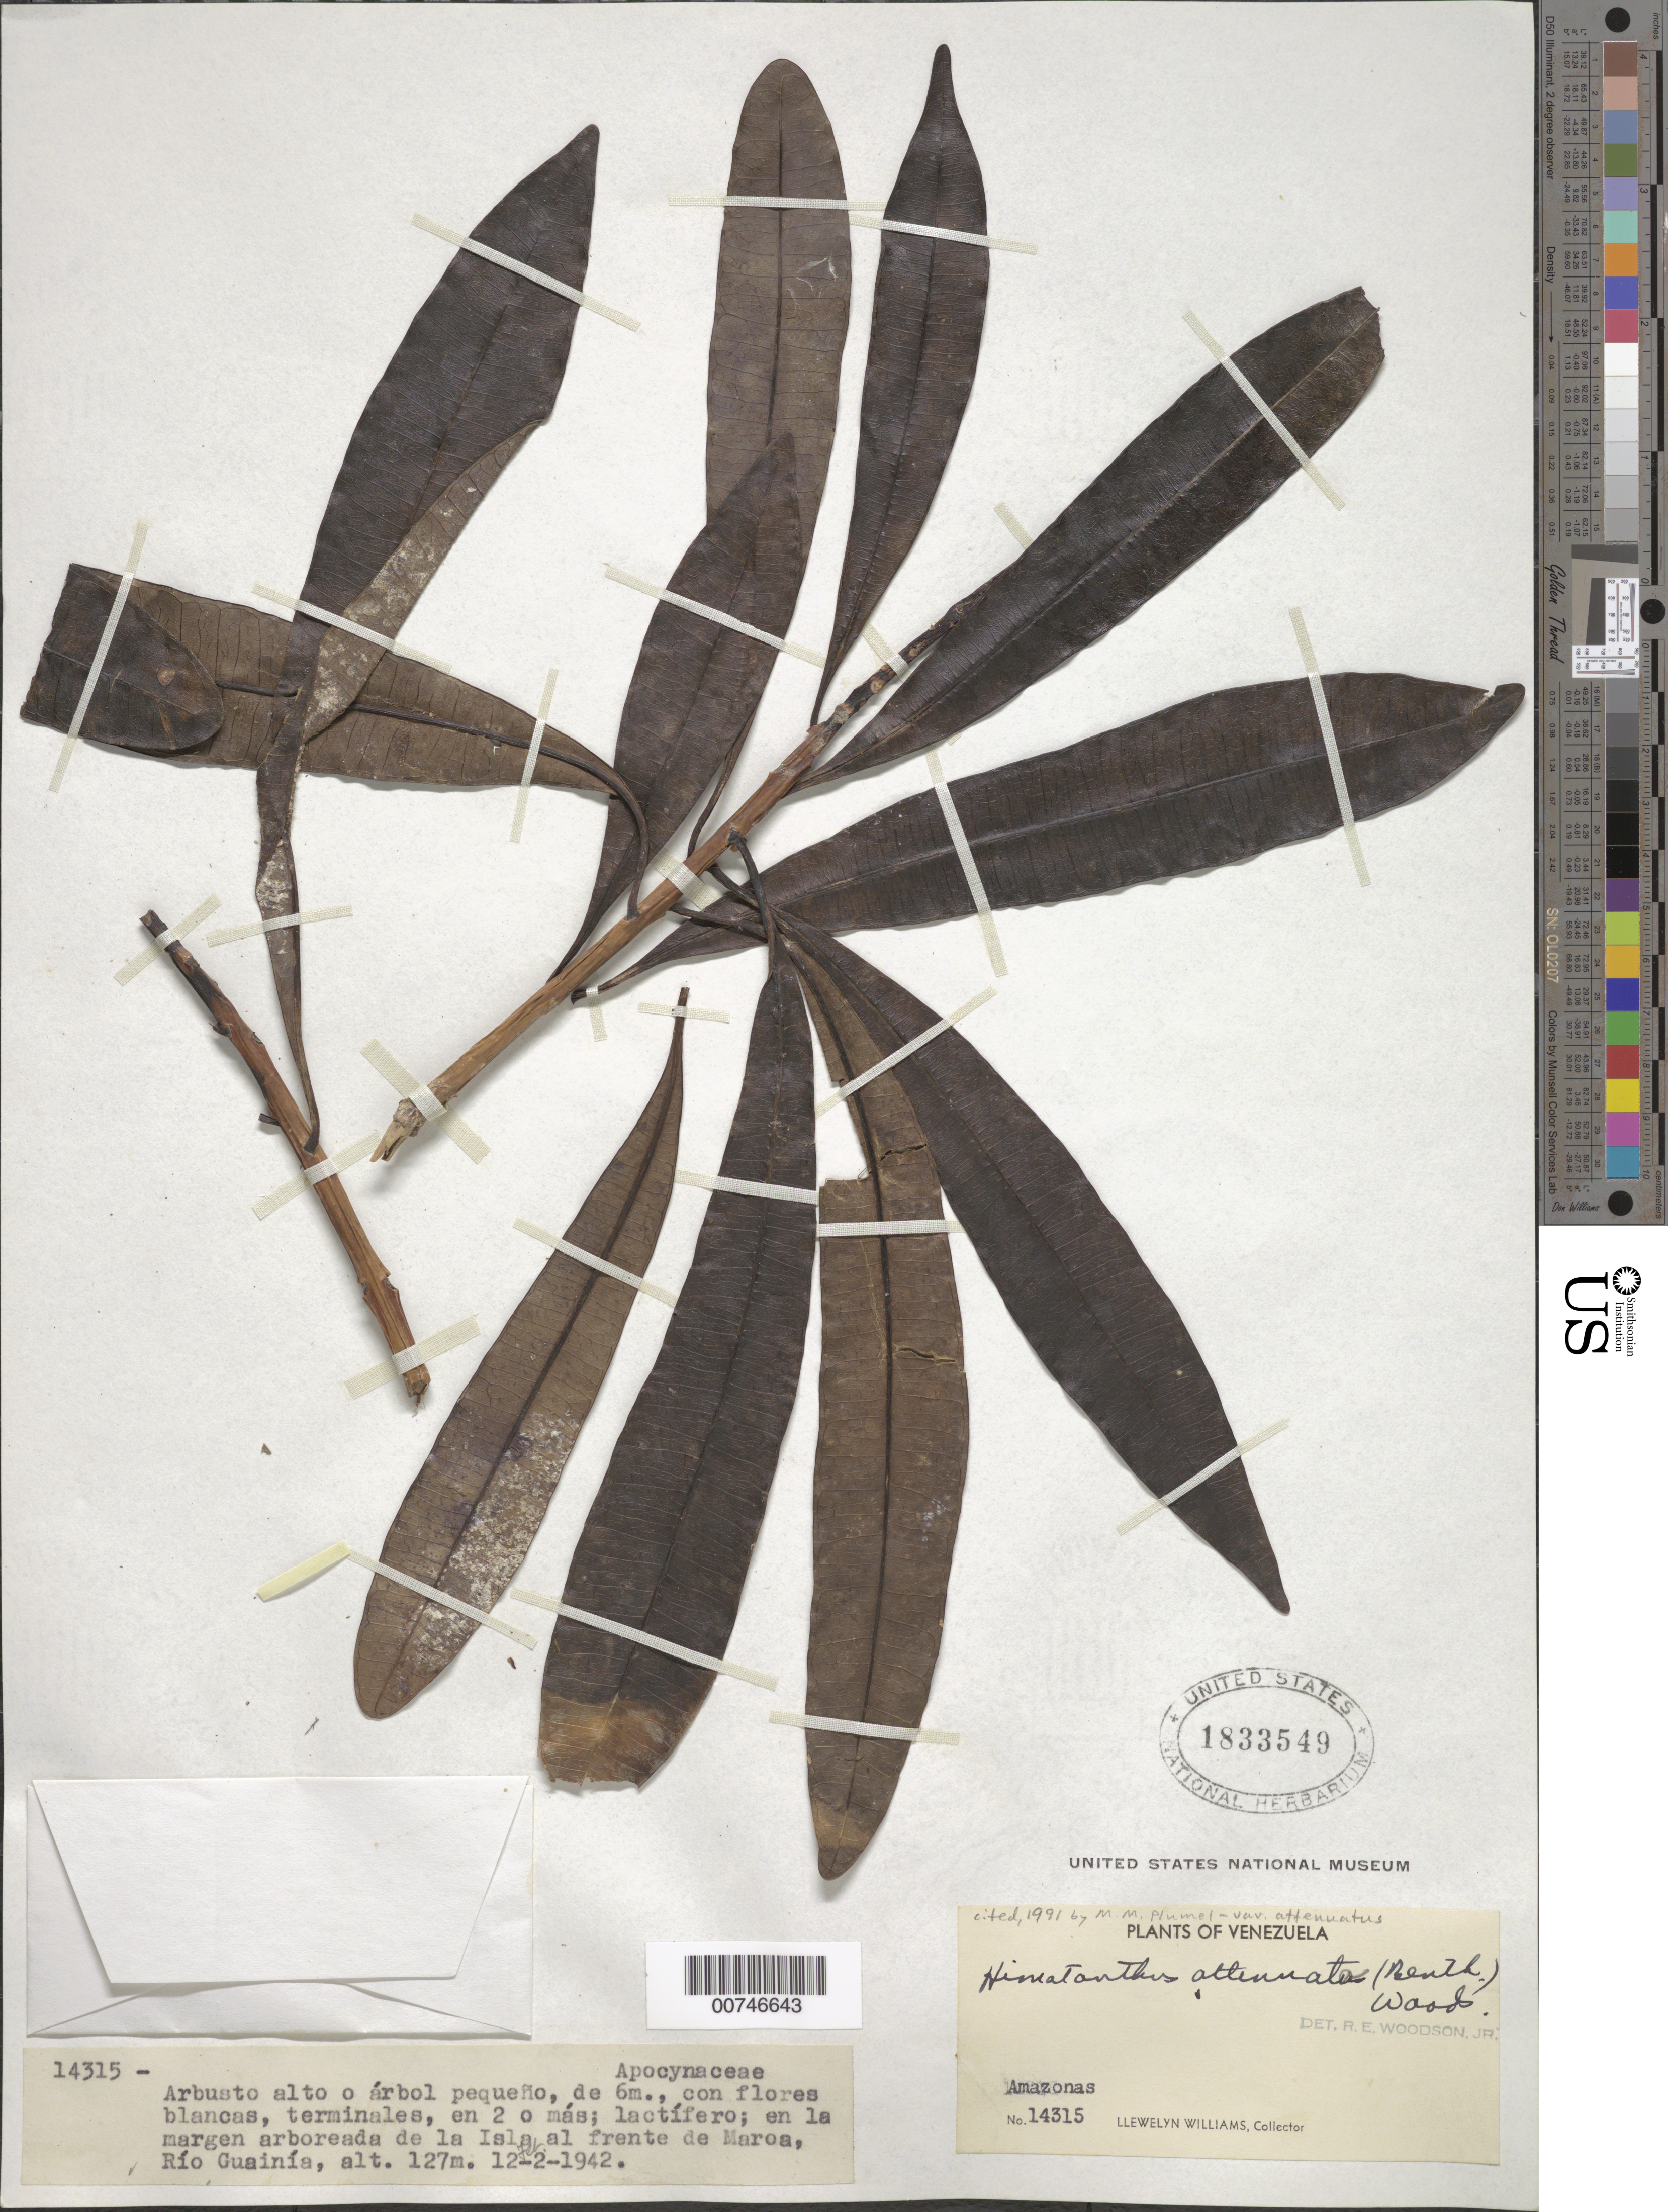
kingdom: Plantae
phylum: Tracheophyta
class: Magnoliopsida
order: Gentianales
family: Apocynaceae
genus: Himatanthus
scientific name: Himatanthus attenuatus var. attenuatus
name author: (Benth.) Woodson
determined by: Woodson, R. E., Jr.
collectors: Ll. Williams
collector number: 14315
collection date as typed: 12-Feb-42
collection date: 1942-02-12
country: Venezuela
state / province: Amazonas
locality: Maroa, Río Guainía, isla al frente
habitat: Margen arboreada de la Isla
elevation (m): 127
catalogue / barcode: US 1833549